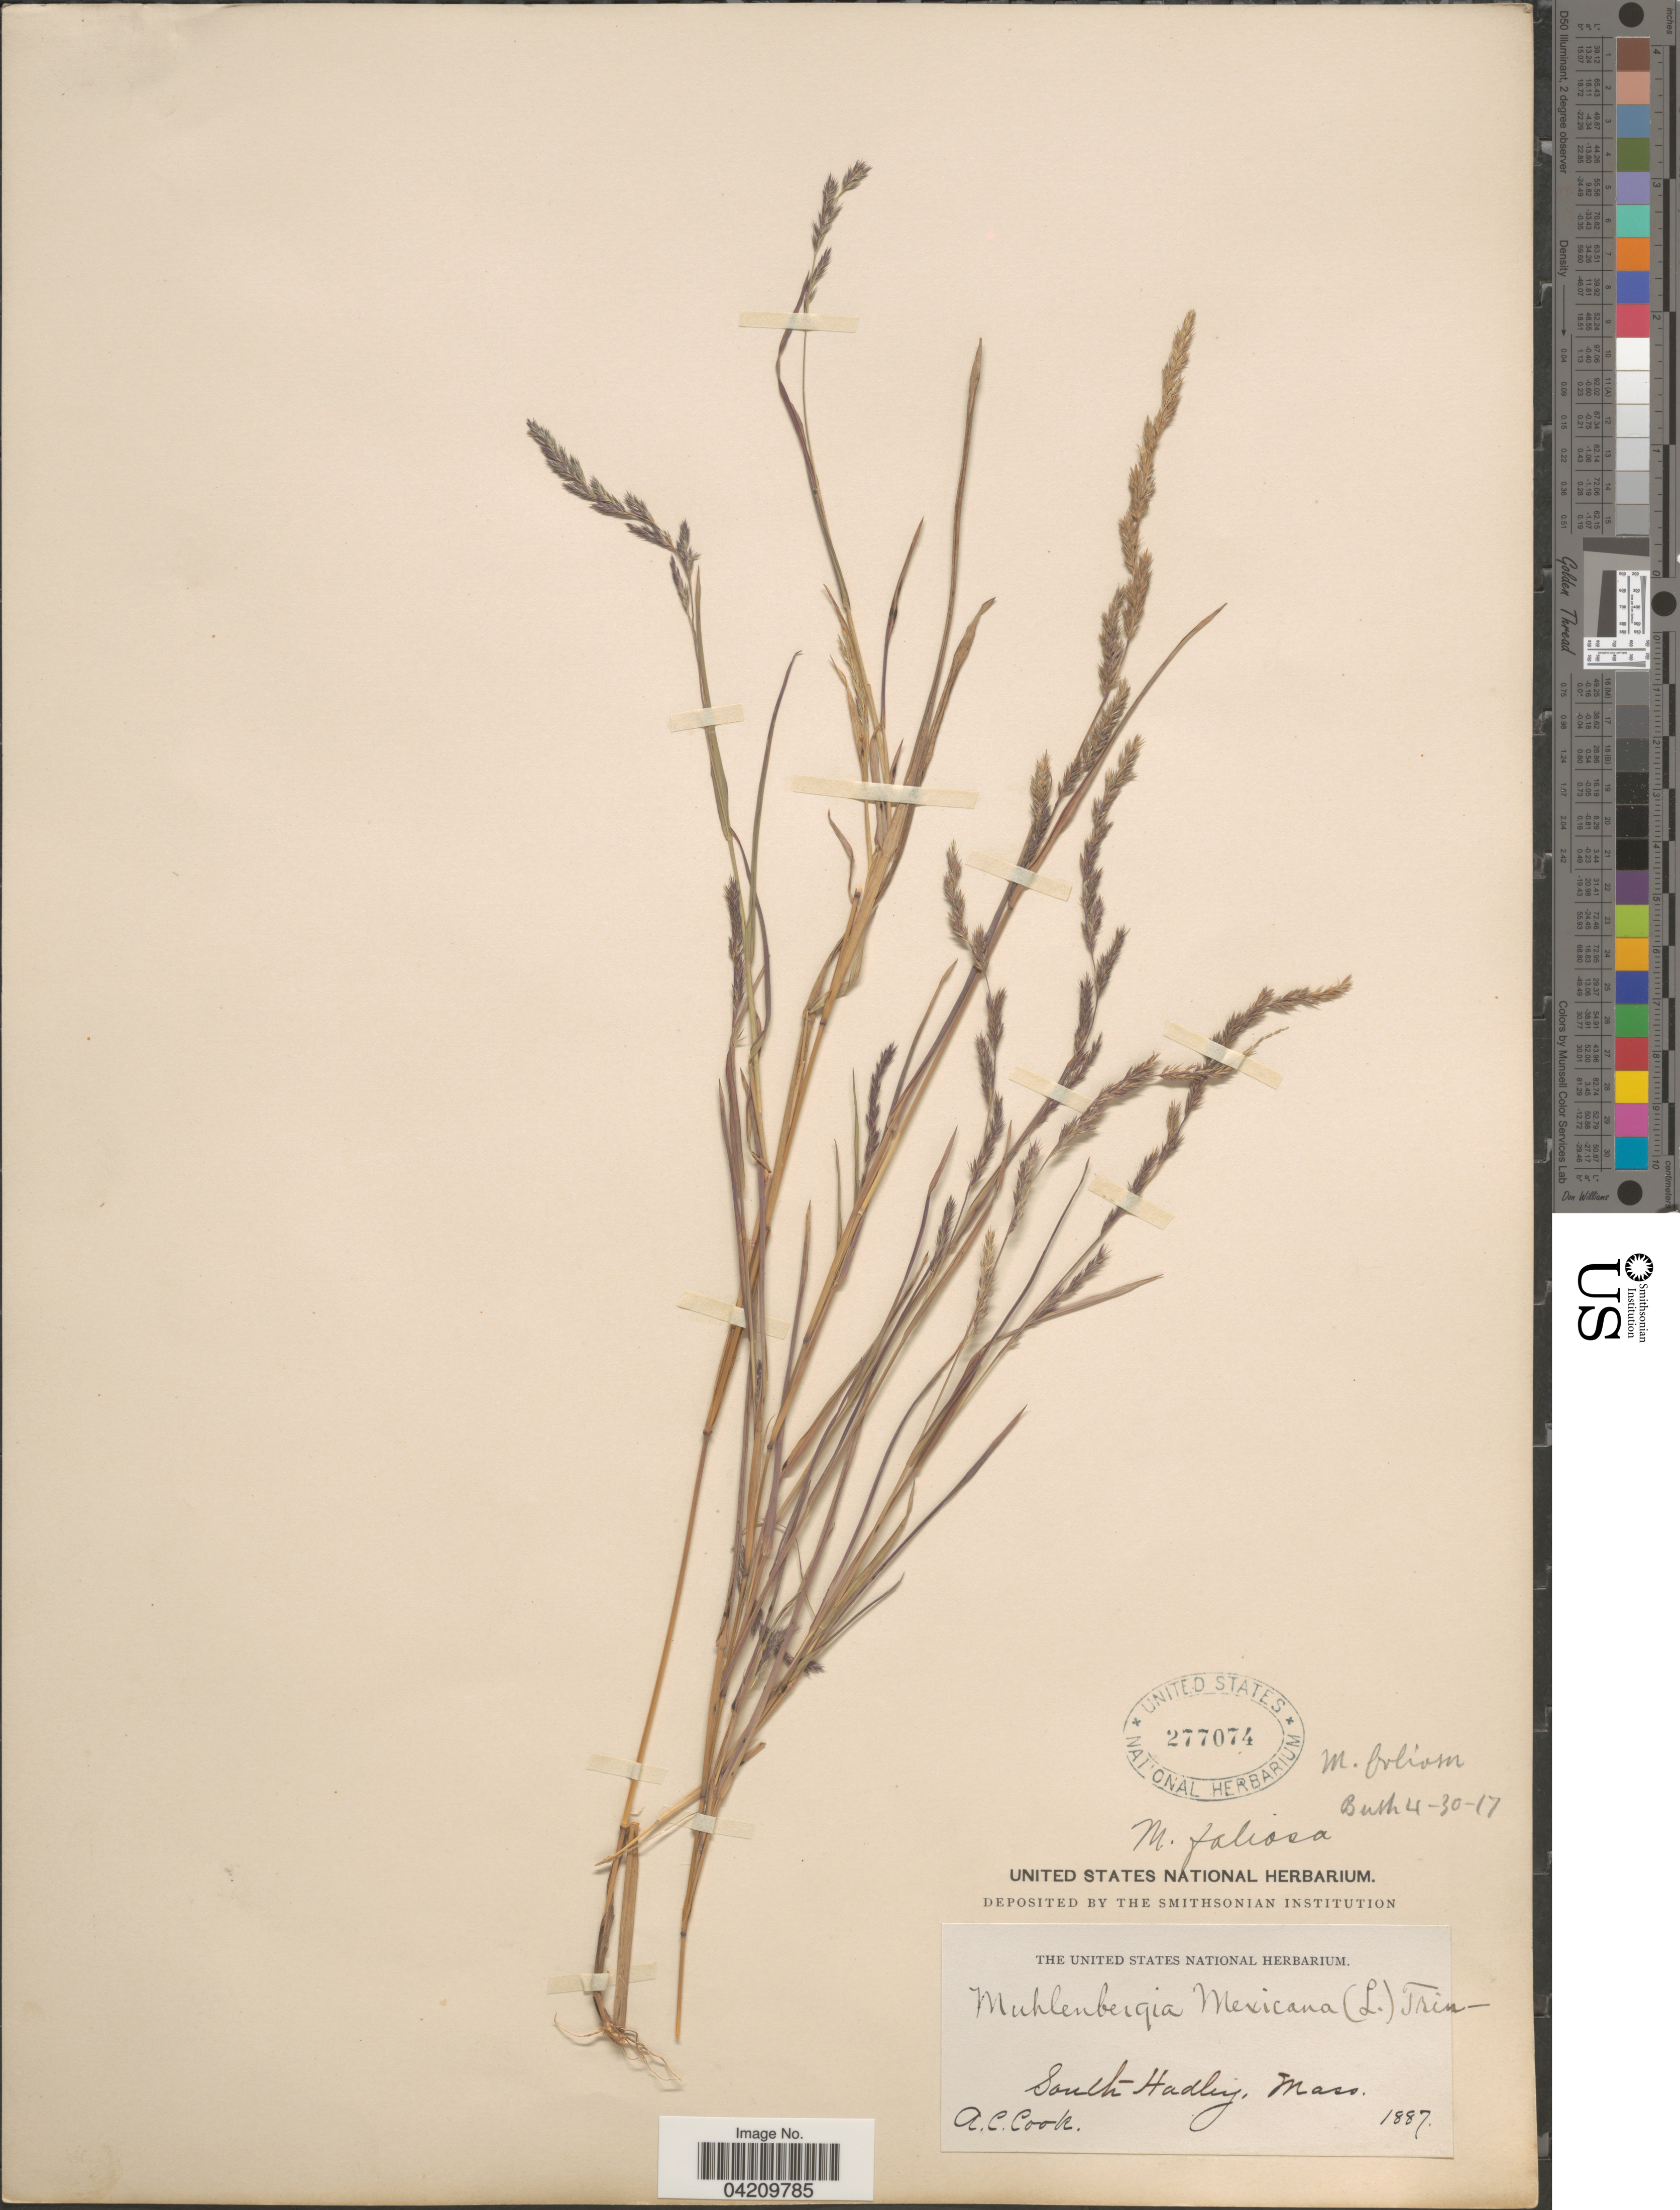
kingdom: Plantae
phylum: Tracheophyta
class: Liliopsida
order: Poales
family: Poaceae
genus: Muhlenbergia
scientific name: Muhlenbergia mexicana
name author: (L.) Trin.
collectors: A. Cook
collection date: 1887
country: United States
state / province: Massachusetts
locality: South Hadley.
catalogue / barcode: US 277074